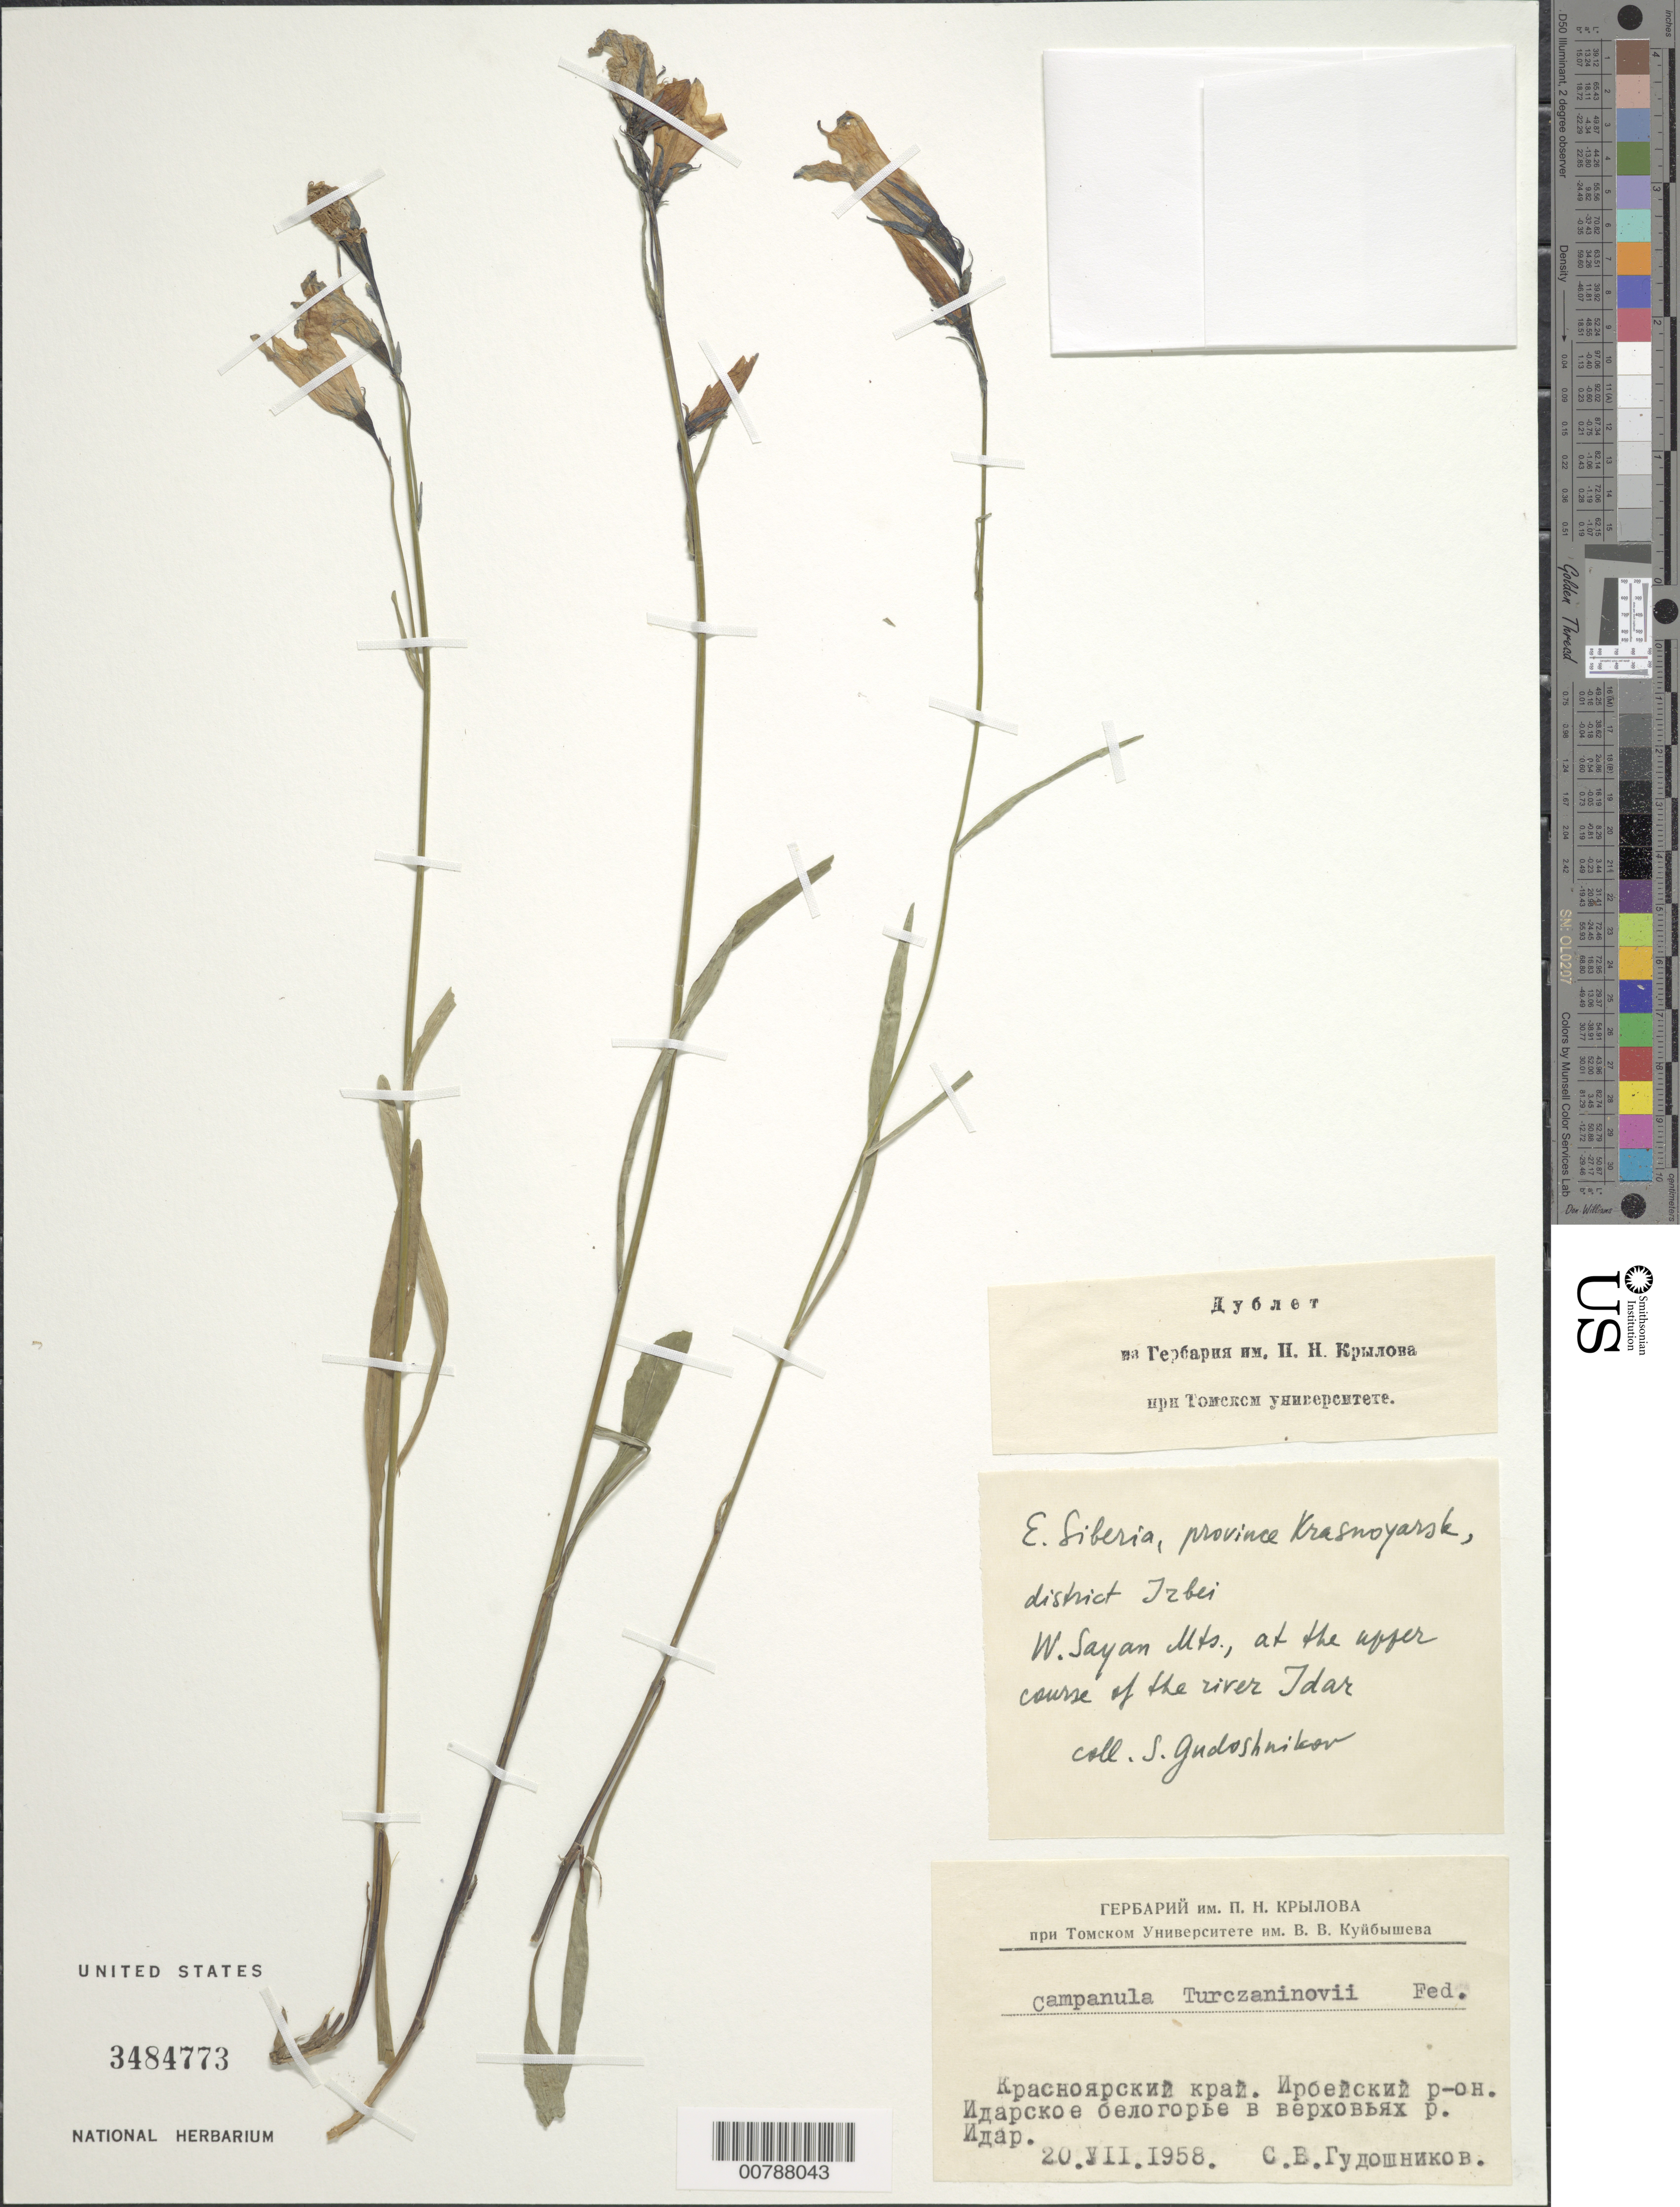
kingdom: Plantae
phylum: Tracheophyta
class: Magnoliopsida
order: Asterales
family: Campanulaceae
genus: Campanula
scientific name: Campanula turczaninovii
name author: Fed.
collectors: S. Gudoshnikov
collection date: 1958-07-20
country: Russian Federation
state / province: Krasnoyarsk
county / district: Izbei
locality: W. Sayan Mts., at the upper course of the river Idar.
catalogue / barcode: US 3484773